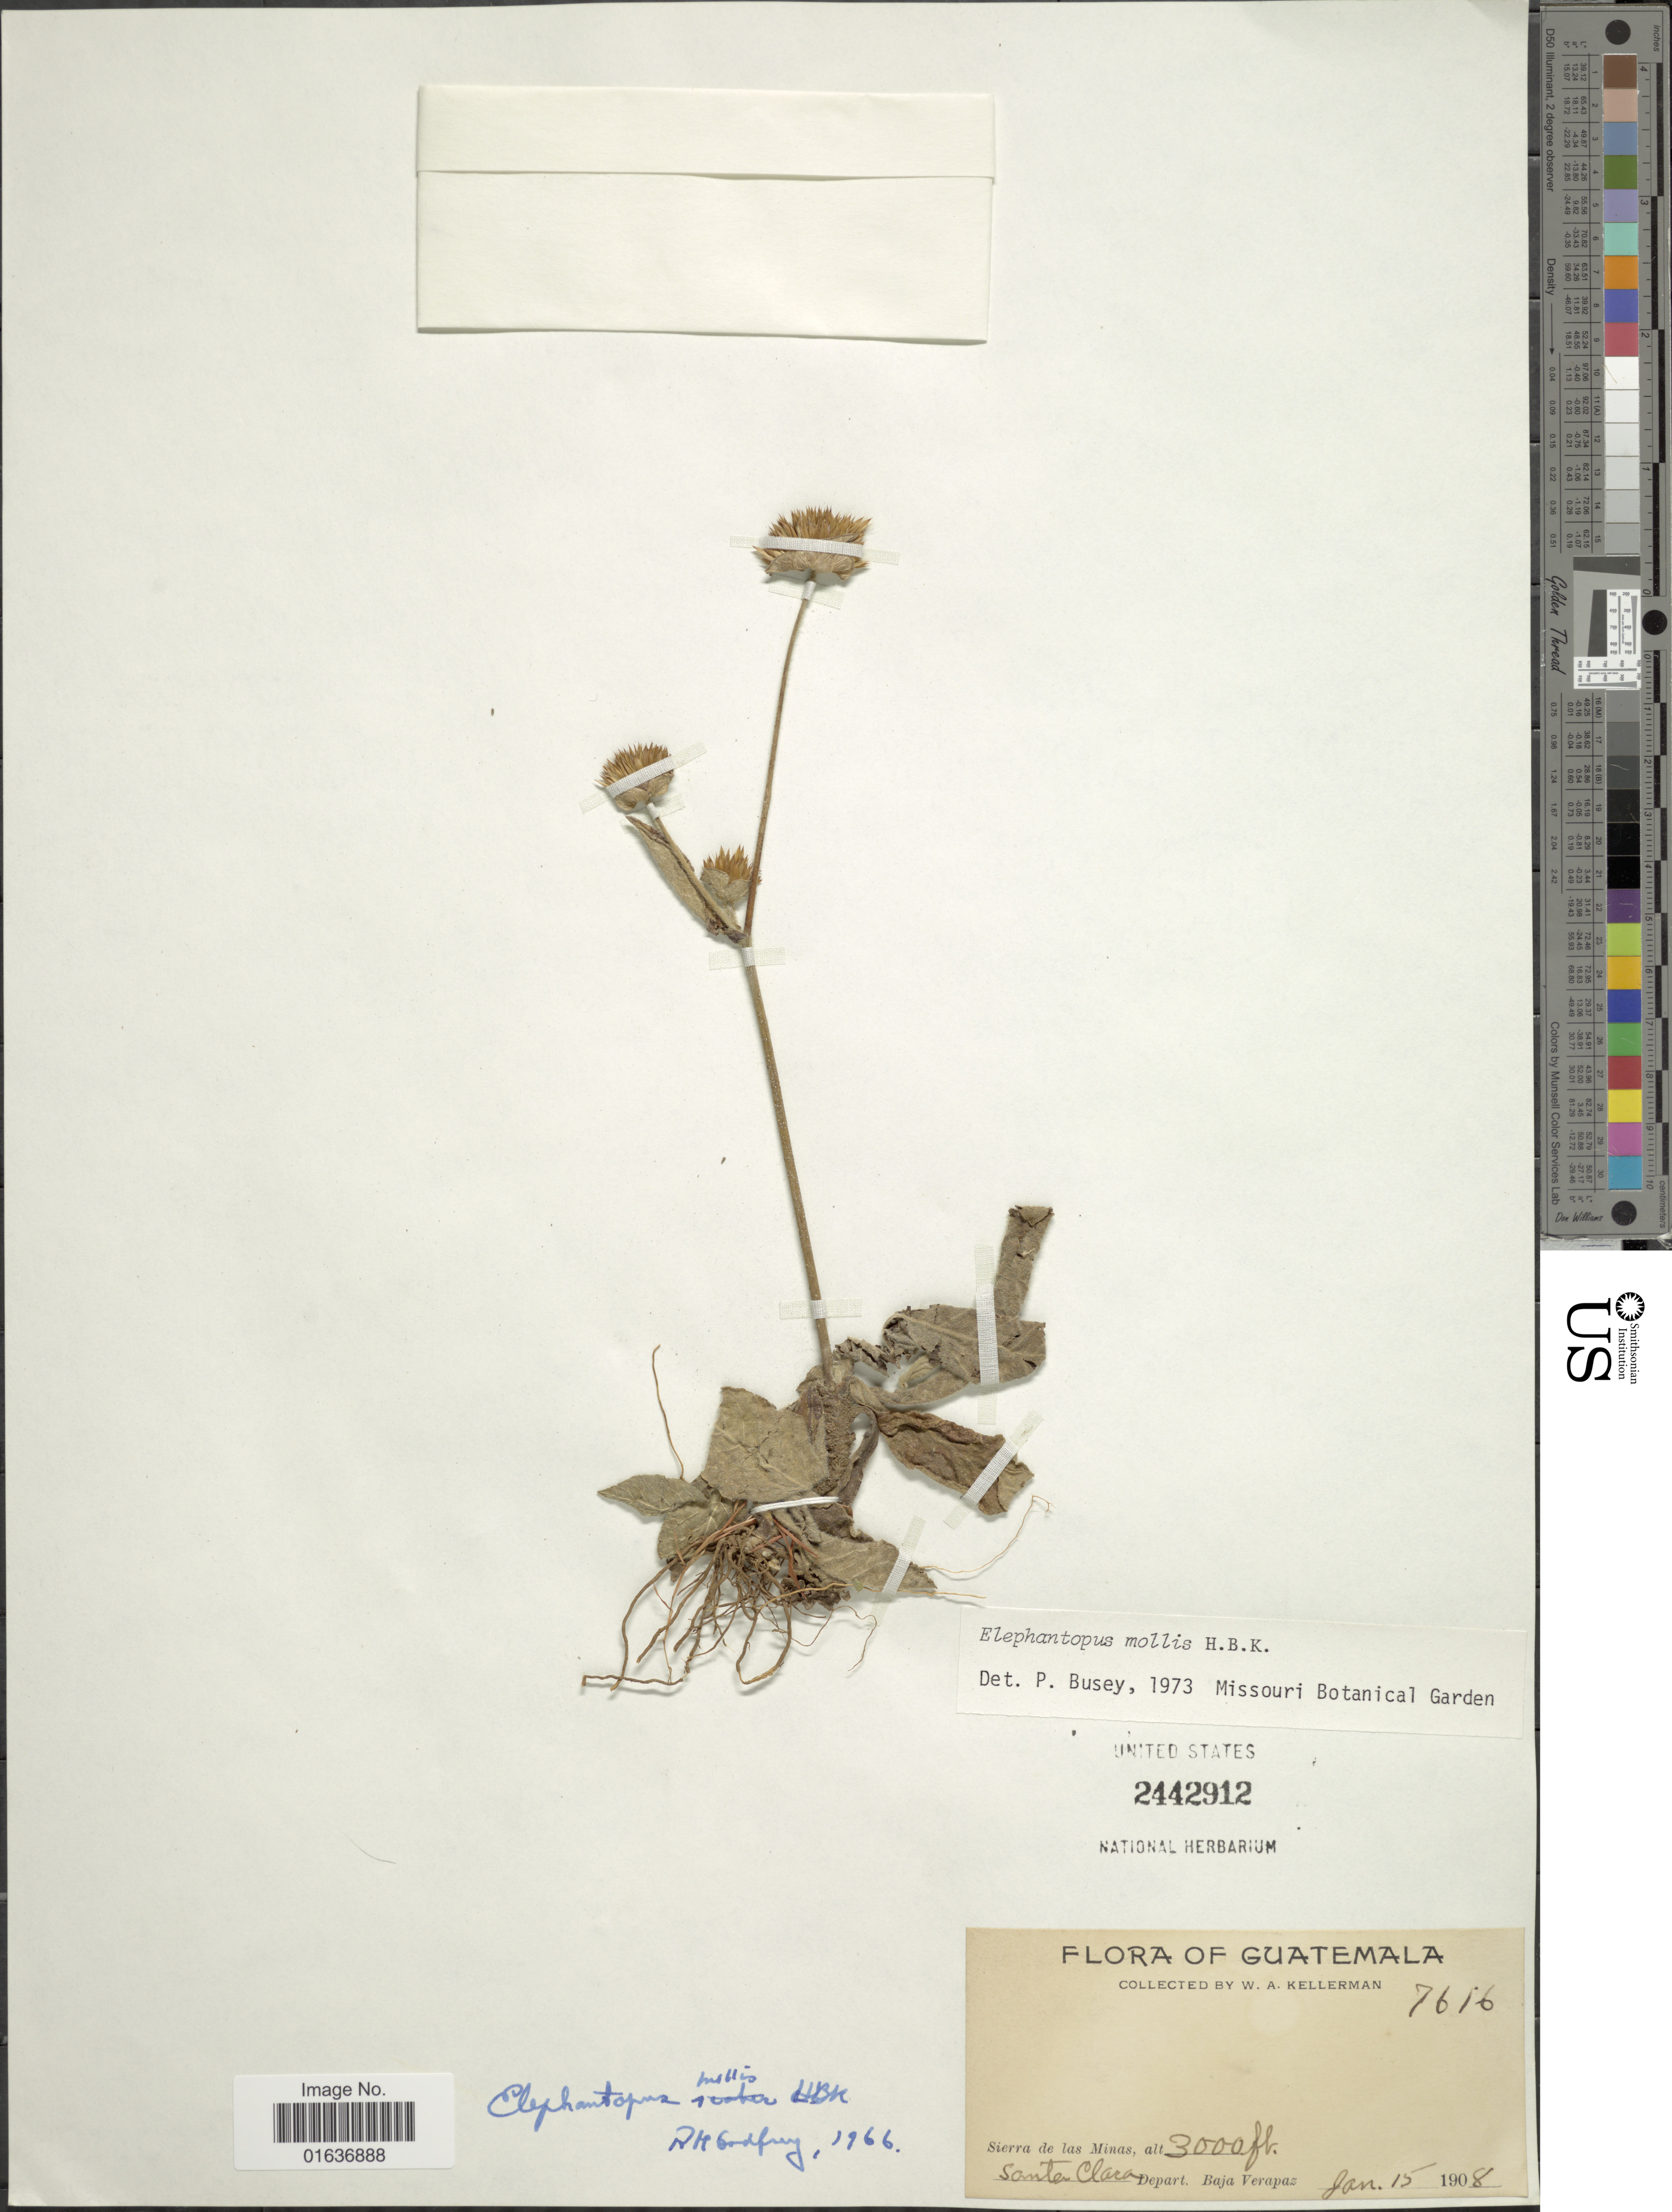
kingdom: Plantae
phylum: Tracheophyta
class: Magnoliopsida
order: Asterales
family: Asteraceae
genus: Elephantopus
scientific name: Elephantopus mollis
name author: Kunth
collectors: W. Kellerman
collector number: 7616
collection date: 1908-01-15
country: Guatemala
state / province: Baja Verapaz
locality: Sierra de las Minas, Santa Clara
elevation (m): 914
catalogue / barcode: US 2442912